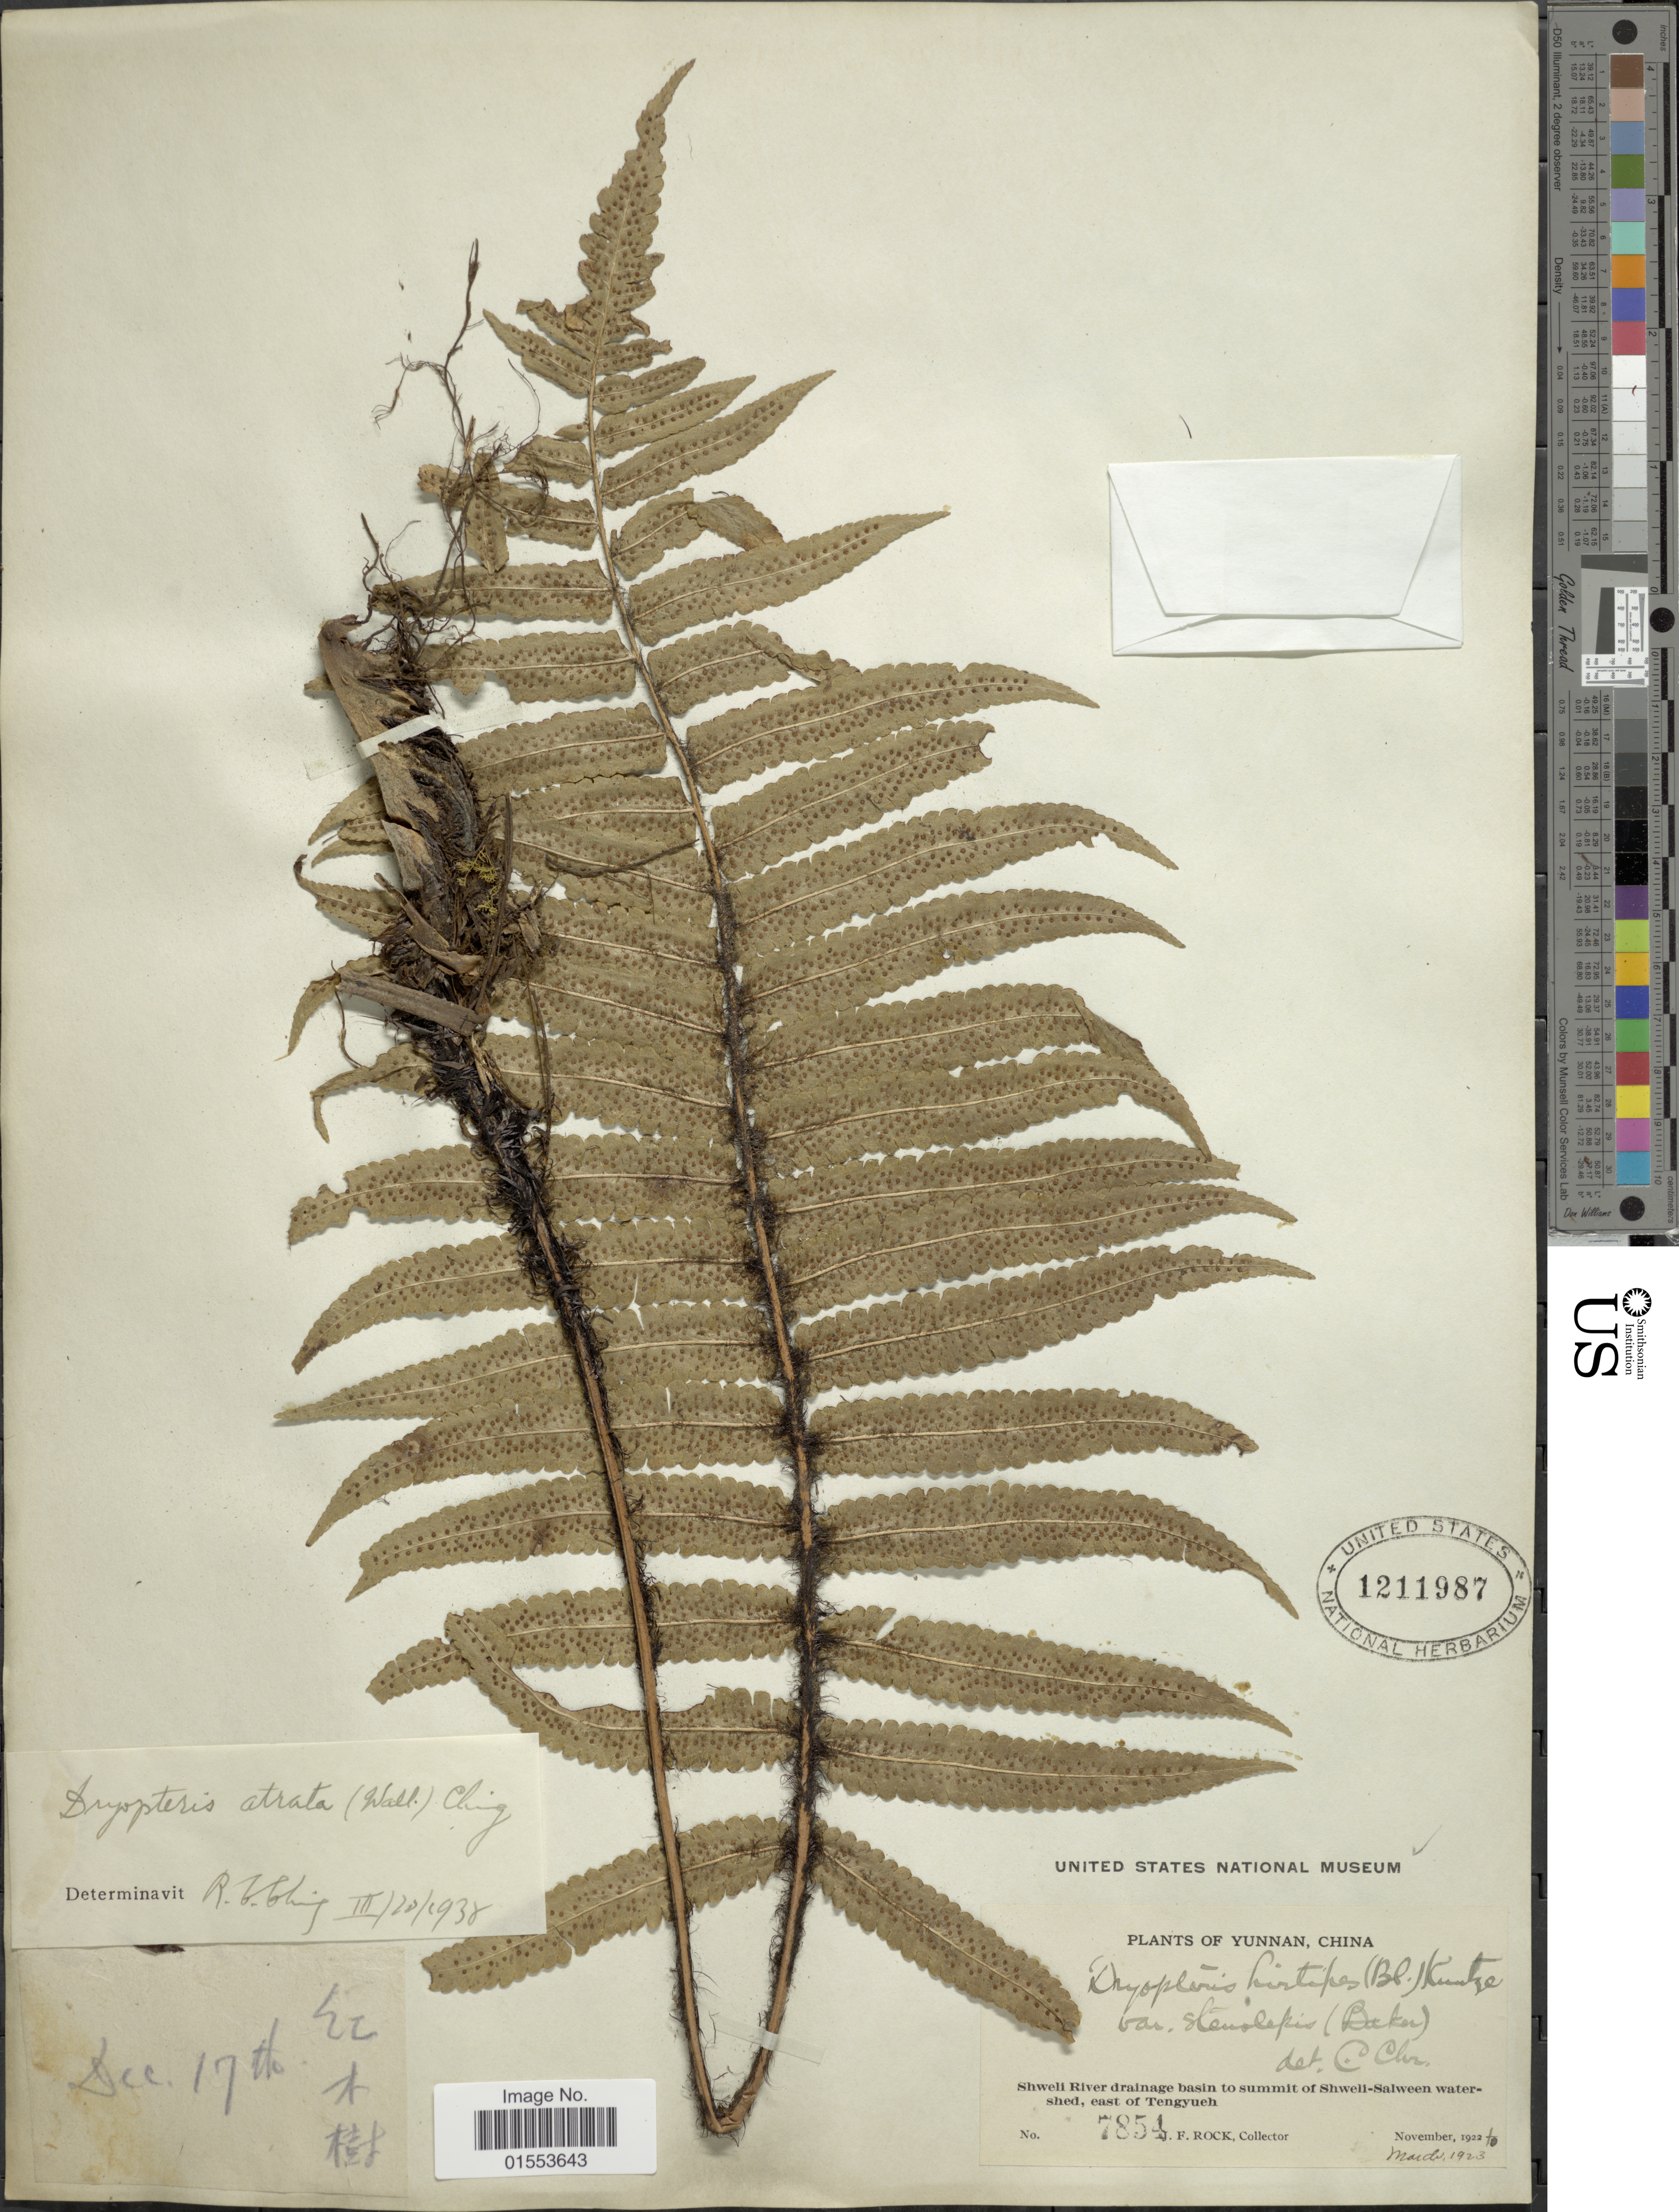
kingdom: Plantae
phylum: Tracheophyta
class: Polypodiopsida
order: Polypodiales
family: Dryopteridaceae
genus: Dryopteris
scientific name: Dryopteris atrata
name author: (Wall. ex Kunze) Ching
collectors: J. Rock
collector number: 7854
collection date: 1922-11/1923-03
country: China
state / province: Yunnan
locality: Yunnan, China, Shewli River drainage basin to summit of Shweli-Salween watershed, east of Tengyueh.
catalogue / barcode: US 1211987